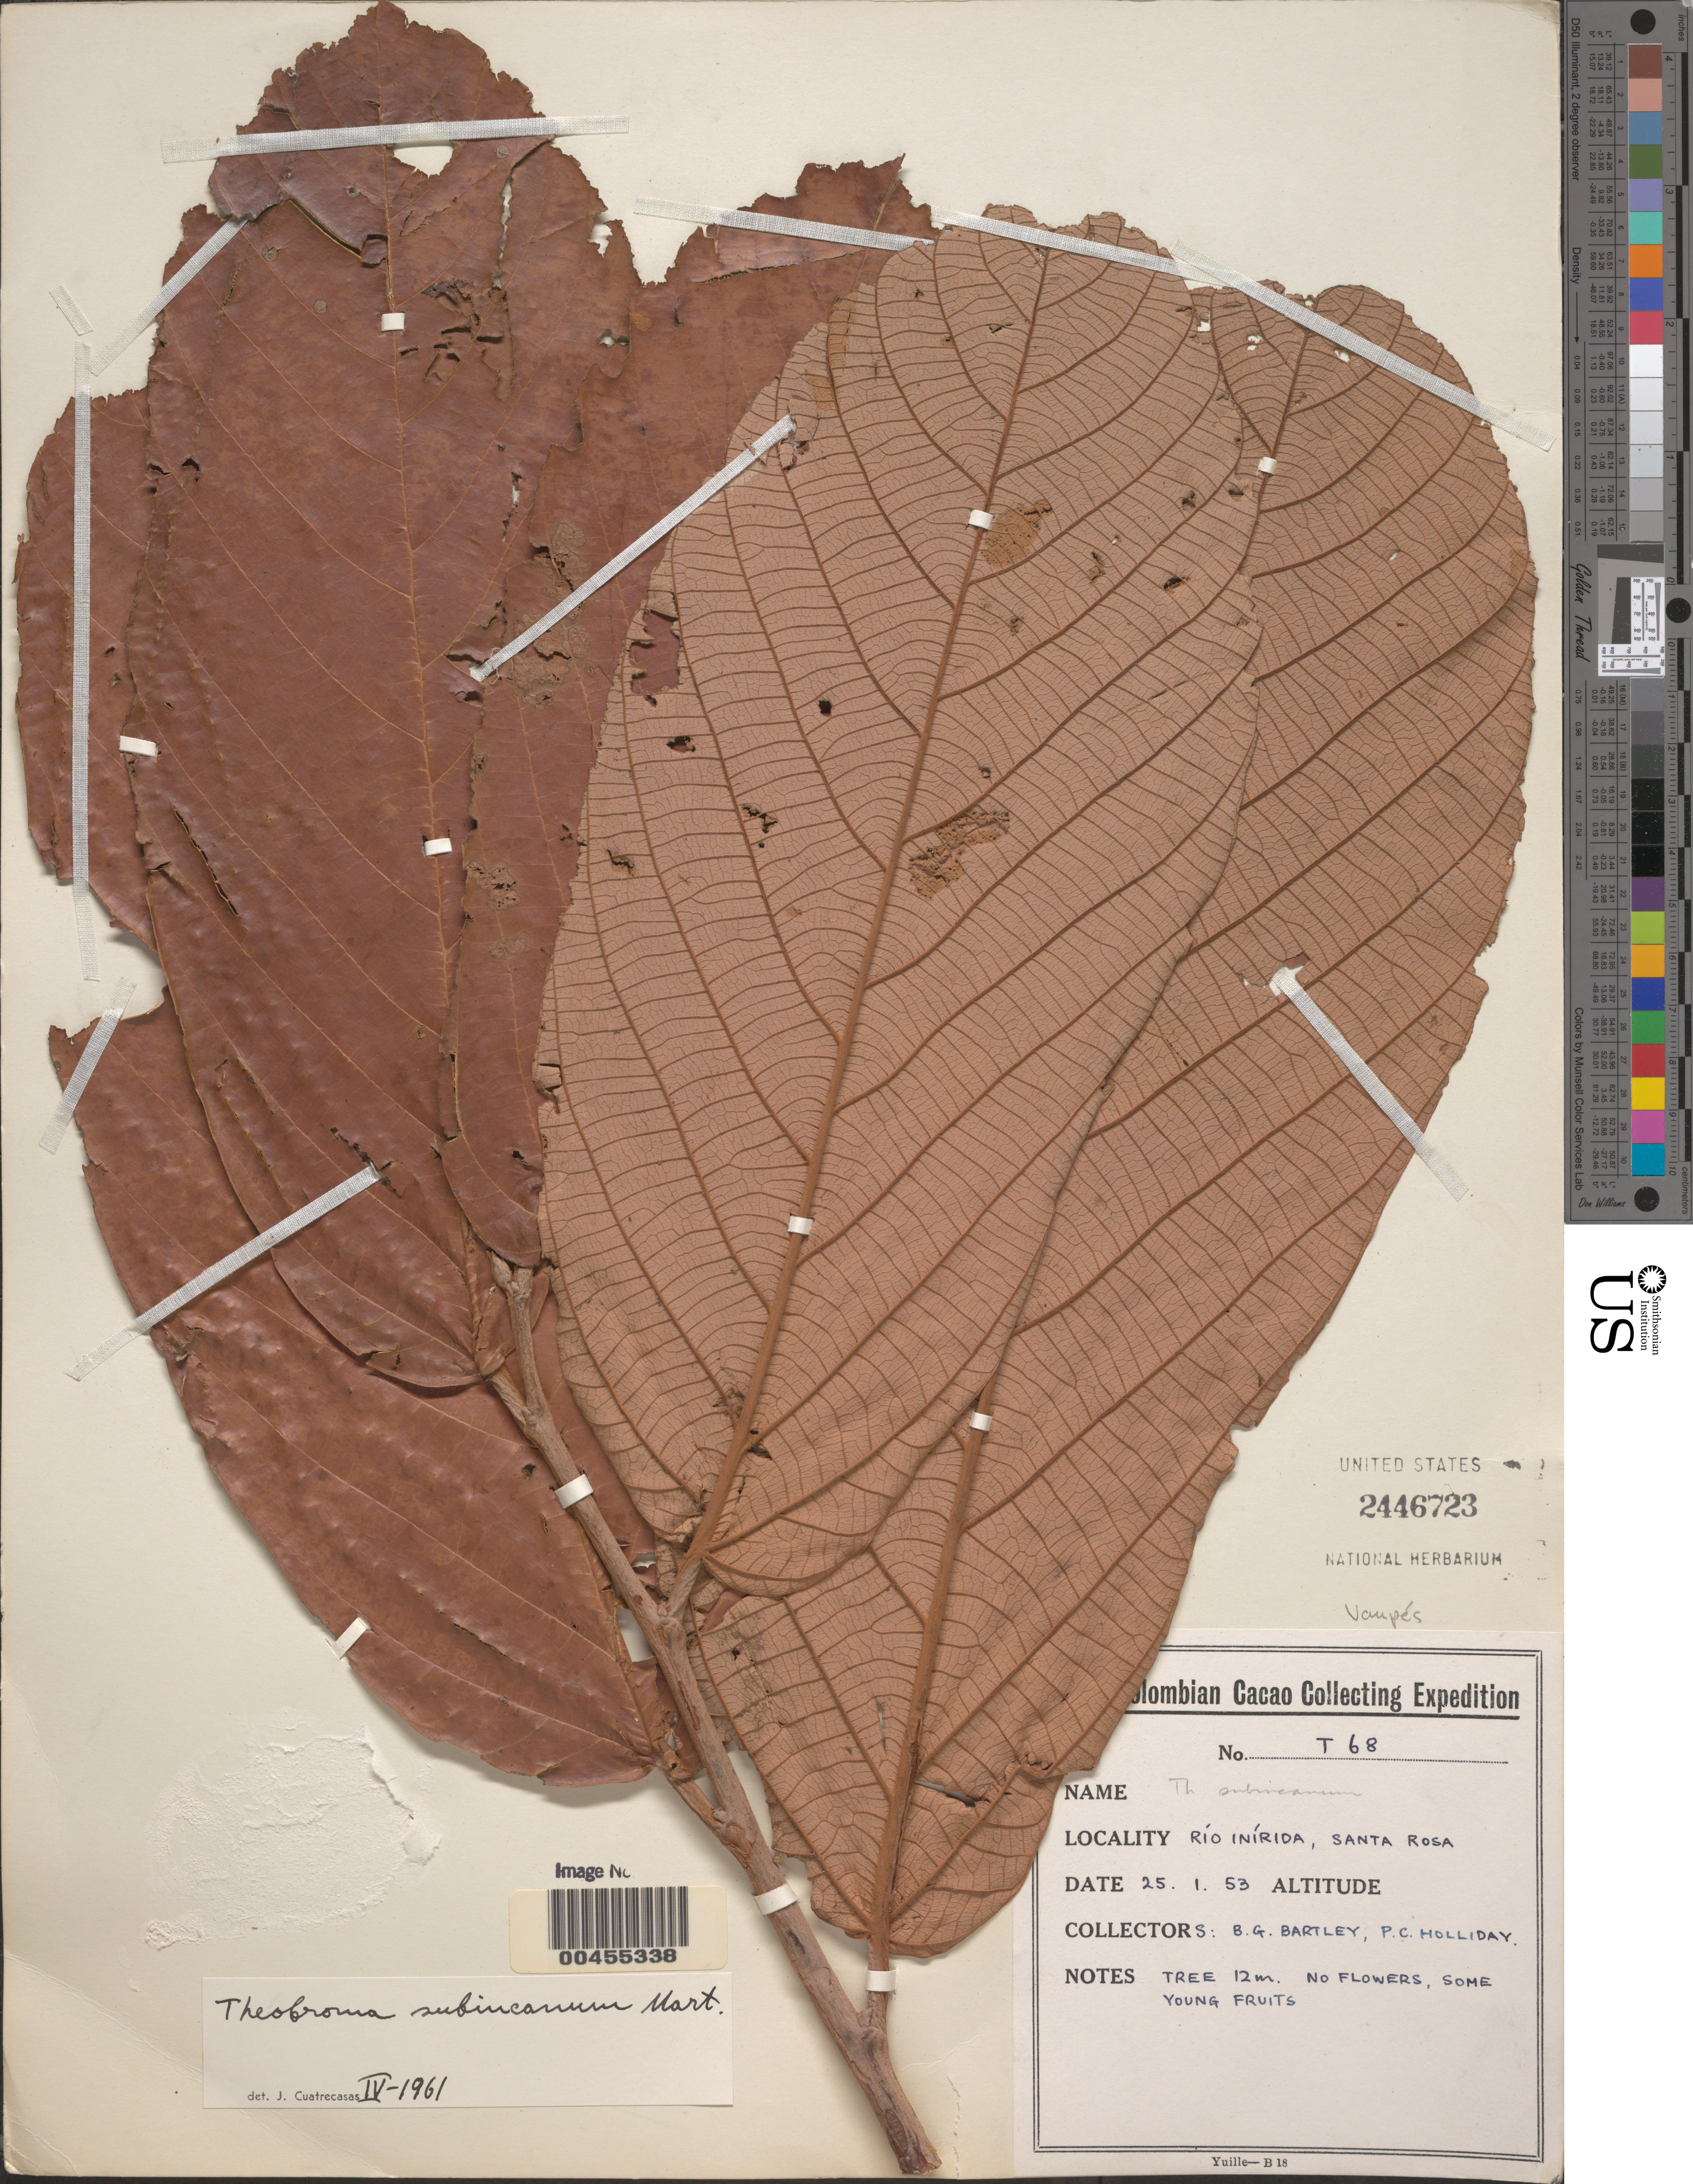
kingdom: Plantae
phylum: Tracheophyta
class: Magnoliopsida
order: Malvales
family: Malvaceae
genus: Theobroma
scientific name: Theobroma subincanum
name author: Mart.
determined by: Cuatrecasas, J.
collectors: B. Bartley & P. C. Holliday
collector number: T68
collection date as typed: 25 Jan 1953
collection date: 1953-01-25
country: Colombia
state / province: Vaupés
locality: Río Inírida, Santa Rosa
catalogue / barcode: US 2446723